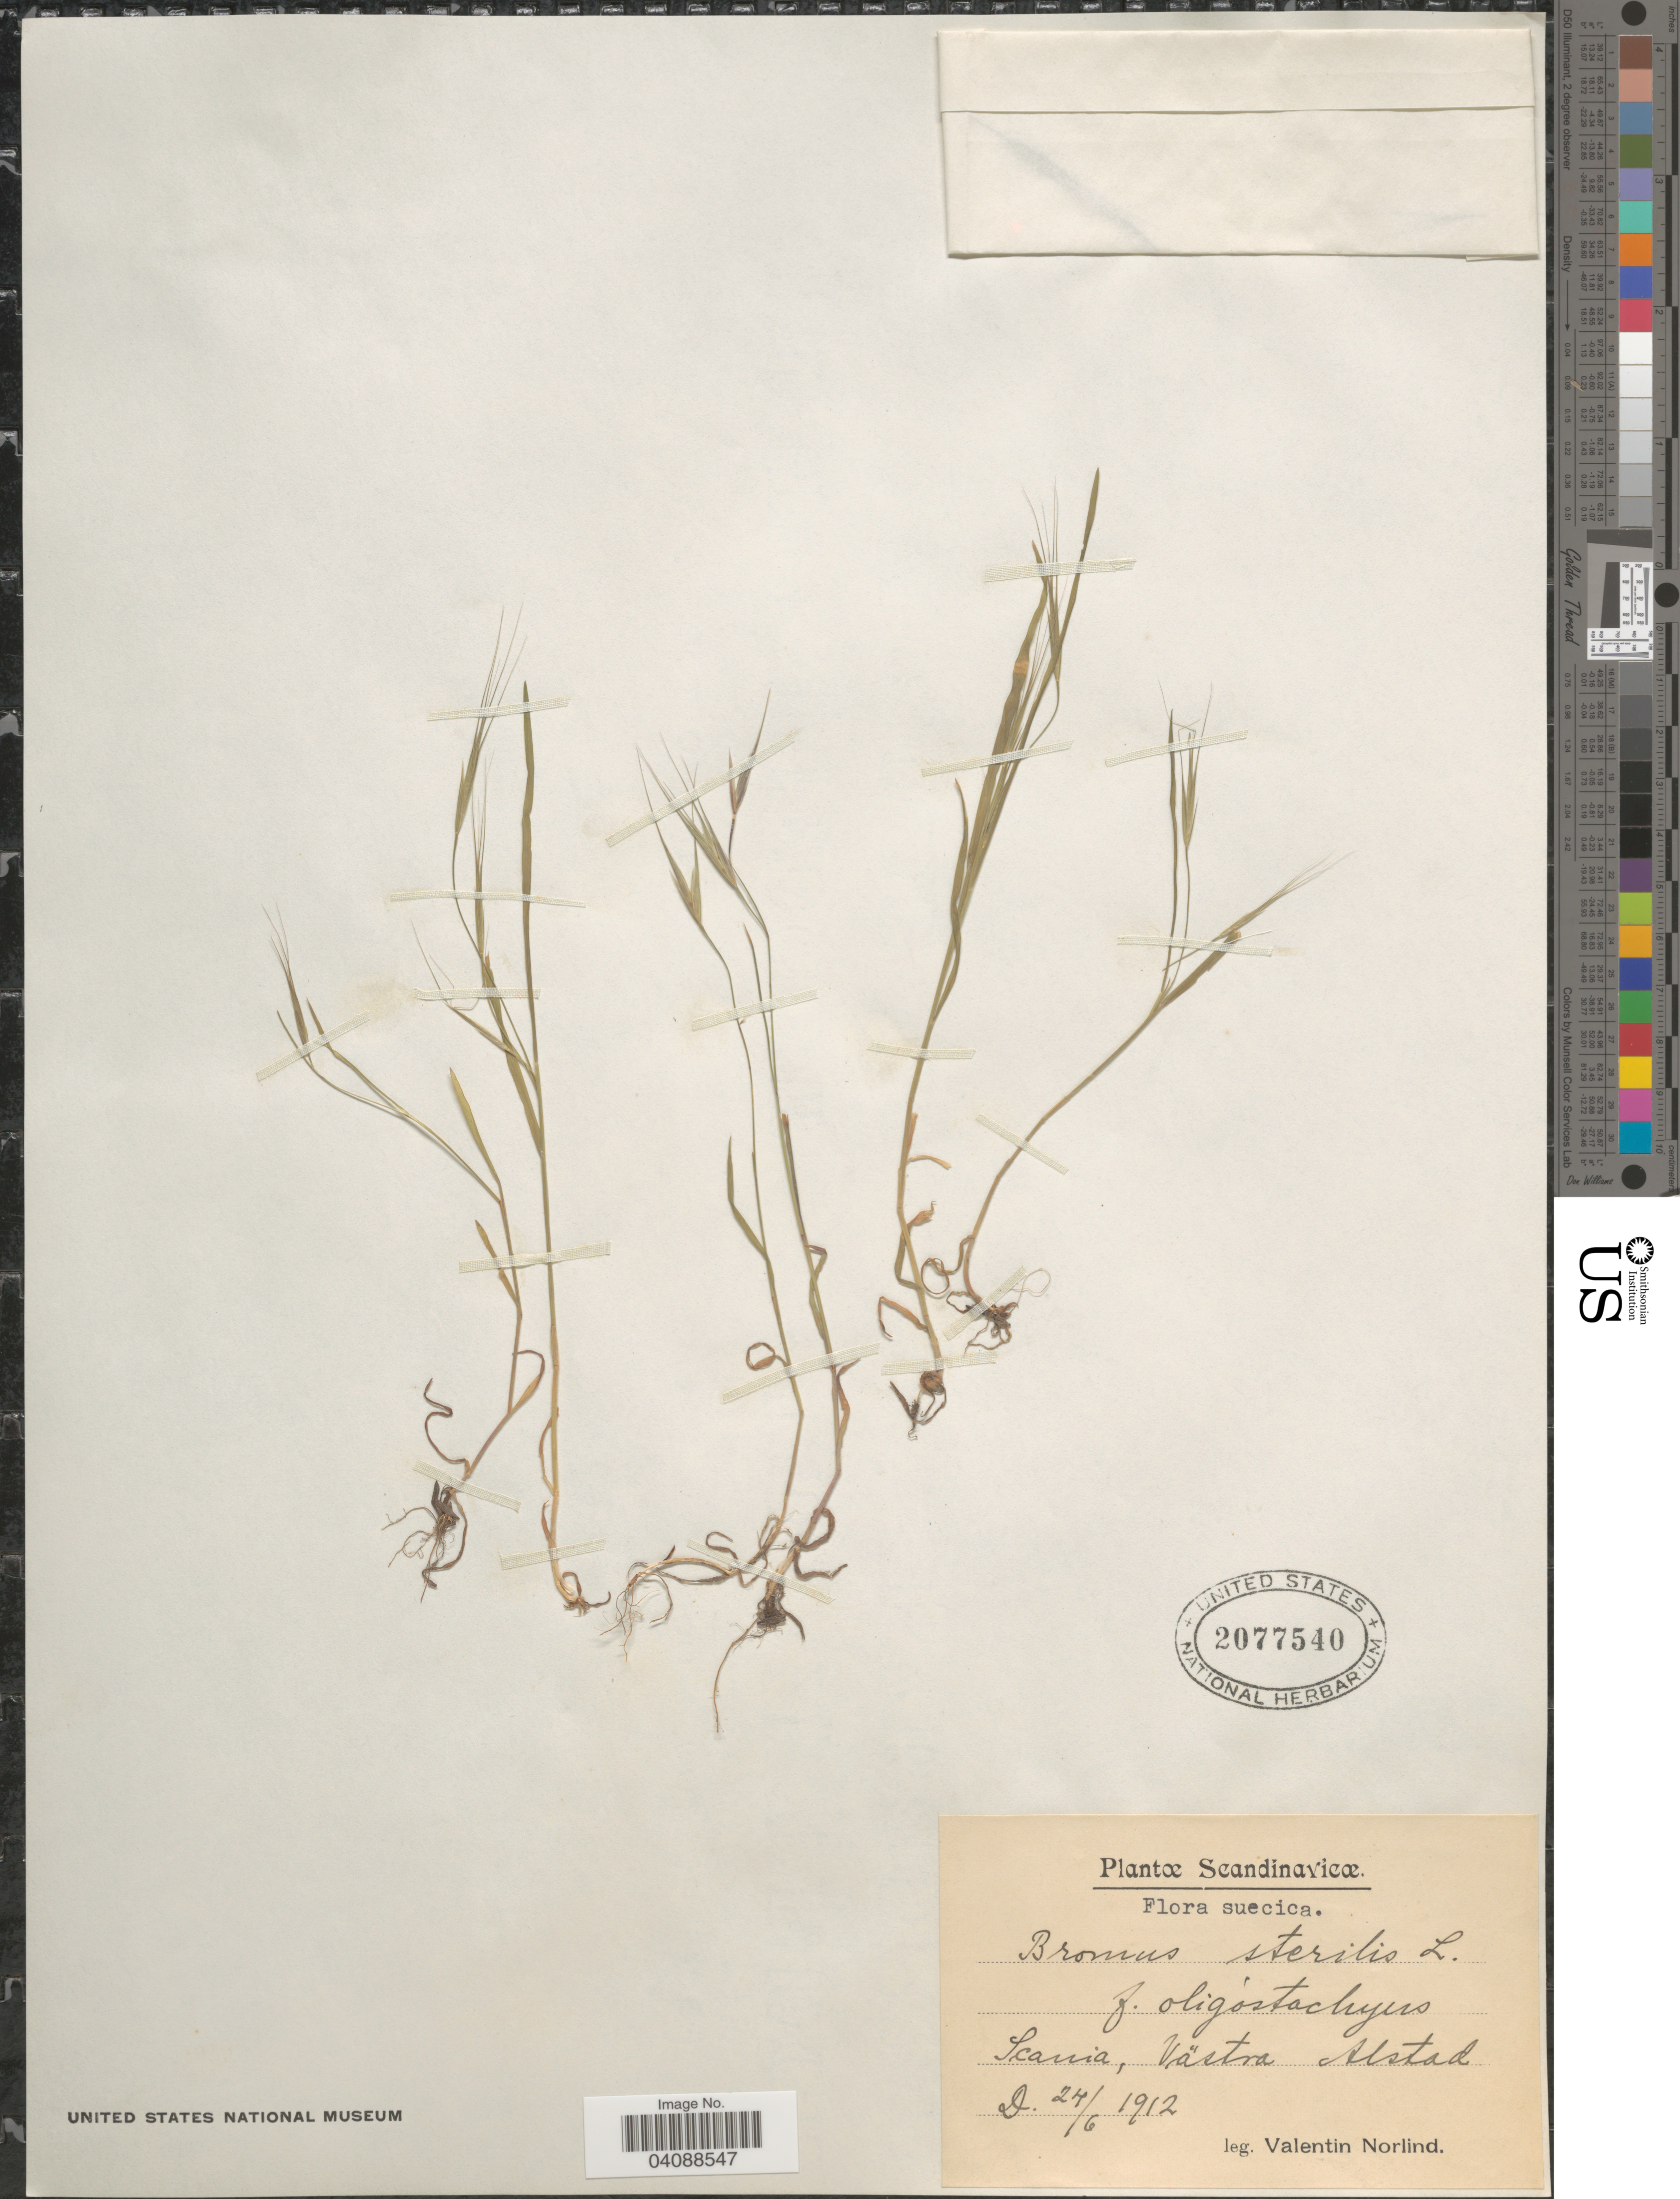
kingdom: Plantae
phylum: Tracheophyta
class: Liliopsida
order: Poales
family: Poaceae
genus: Bromus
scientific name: Bromus sterilis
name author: L.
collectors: V. Norlind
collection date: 1912-06-24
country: Sweden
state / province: Skåne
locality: Scandinavicæ. Suecica. Scania, Västra Alstad.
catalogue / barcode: US 2077540